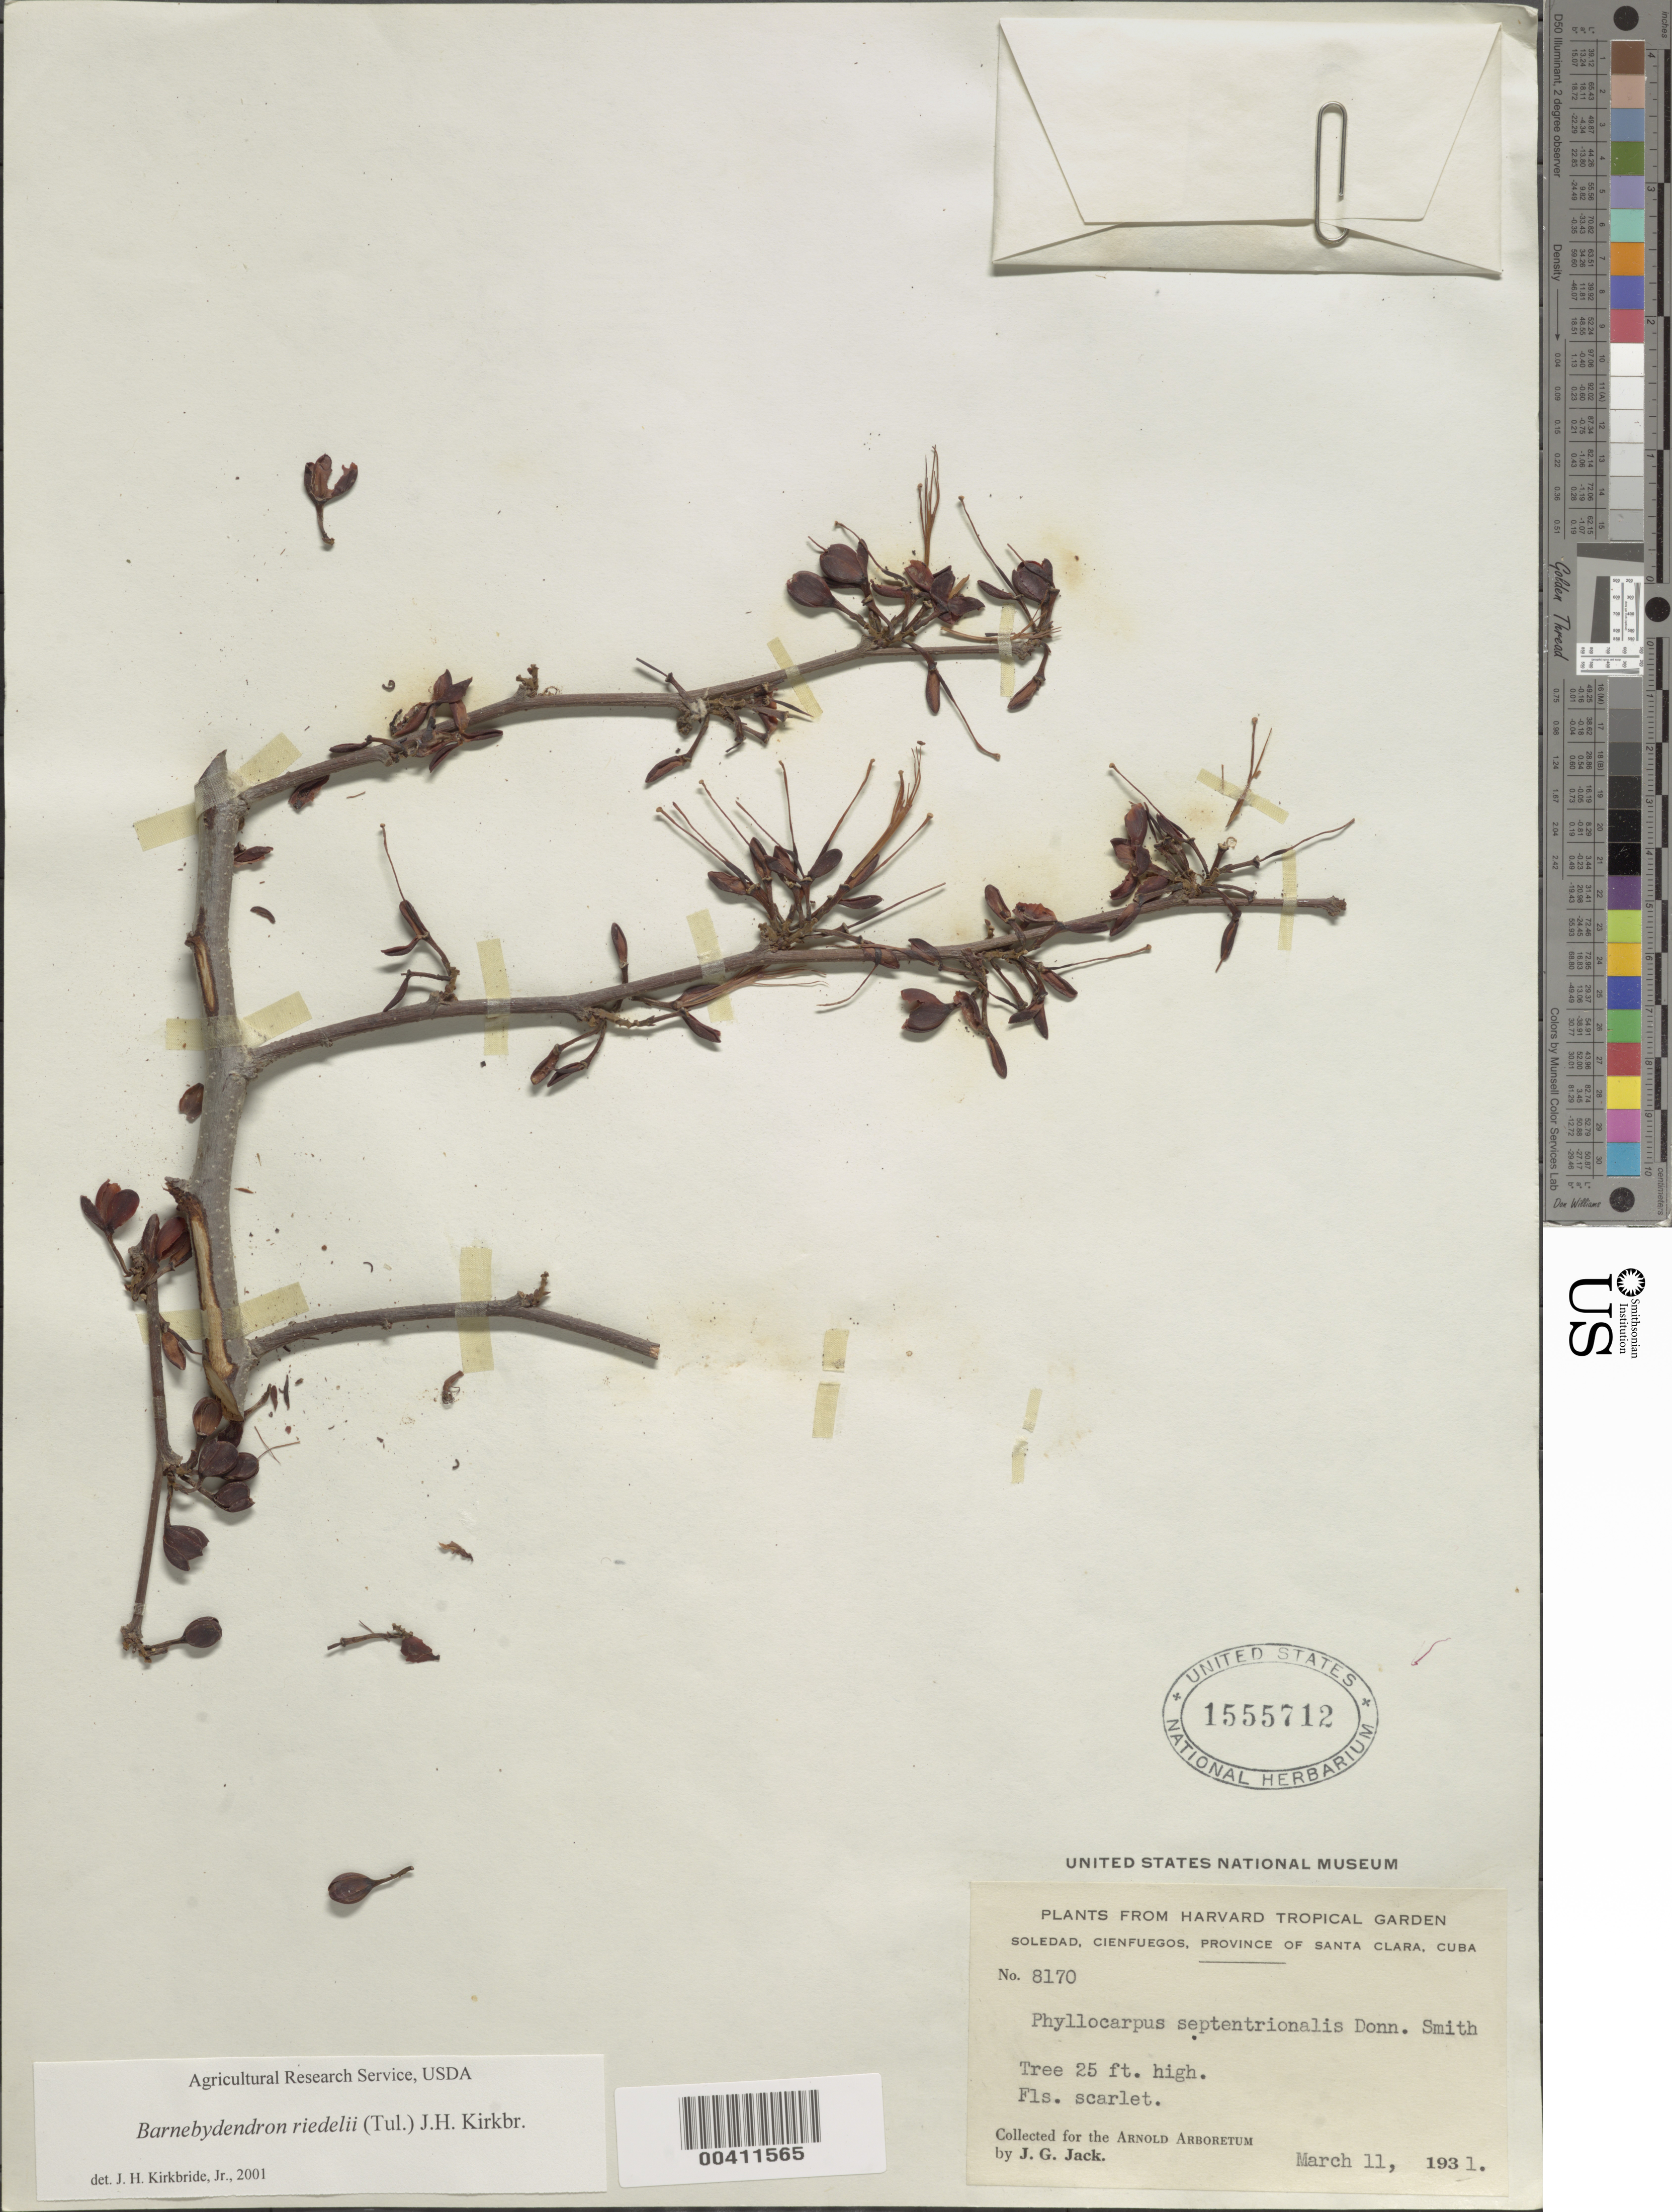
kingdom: Plantae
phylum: Tracheophyta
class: Magnoliopsida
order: Fabales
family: Fabaceae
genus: Barnebydendron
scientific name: Barnebydendron riedelii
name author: (Tul.) J.H. Kirkbr.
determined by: Kirkbride, J. H.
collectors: J. G. Jack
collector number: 8170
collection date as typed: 11 Mar 1931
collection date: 1931-03-11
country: Cuba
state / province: Las Villas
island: Greater Antilles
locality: Cienfuegos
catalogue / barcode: US 1555712